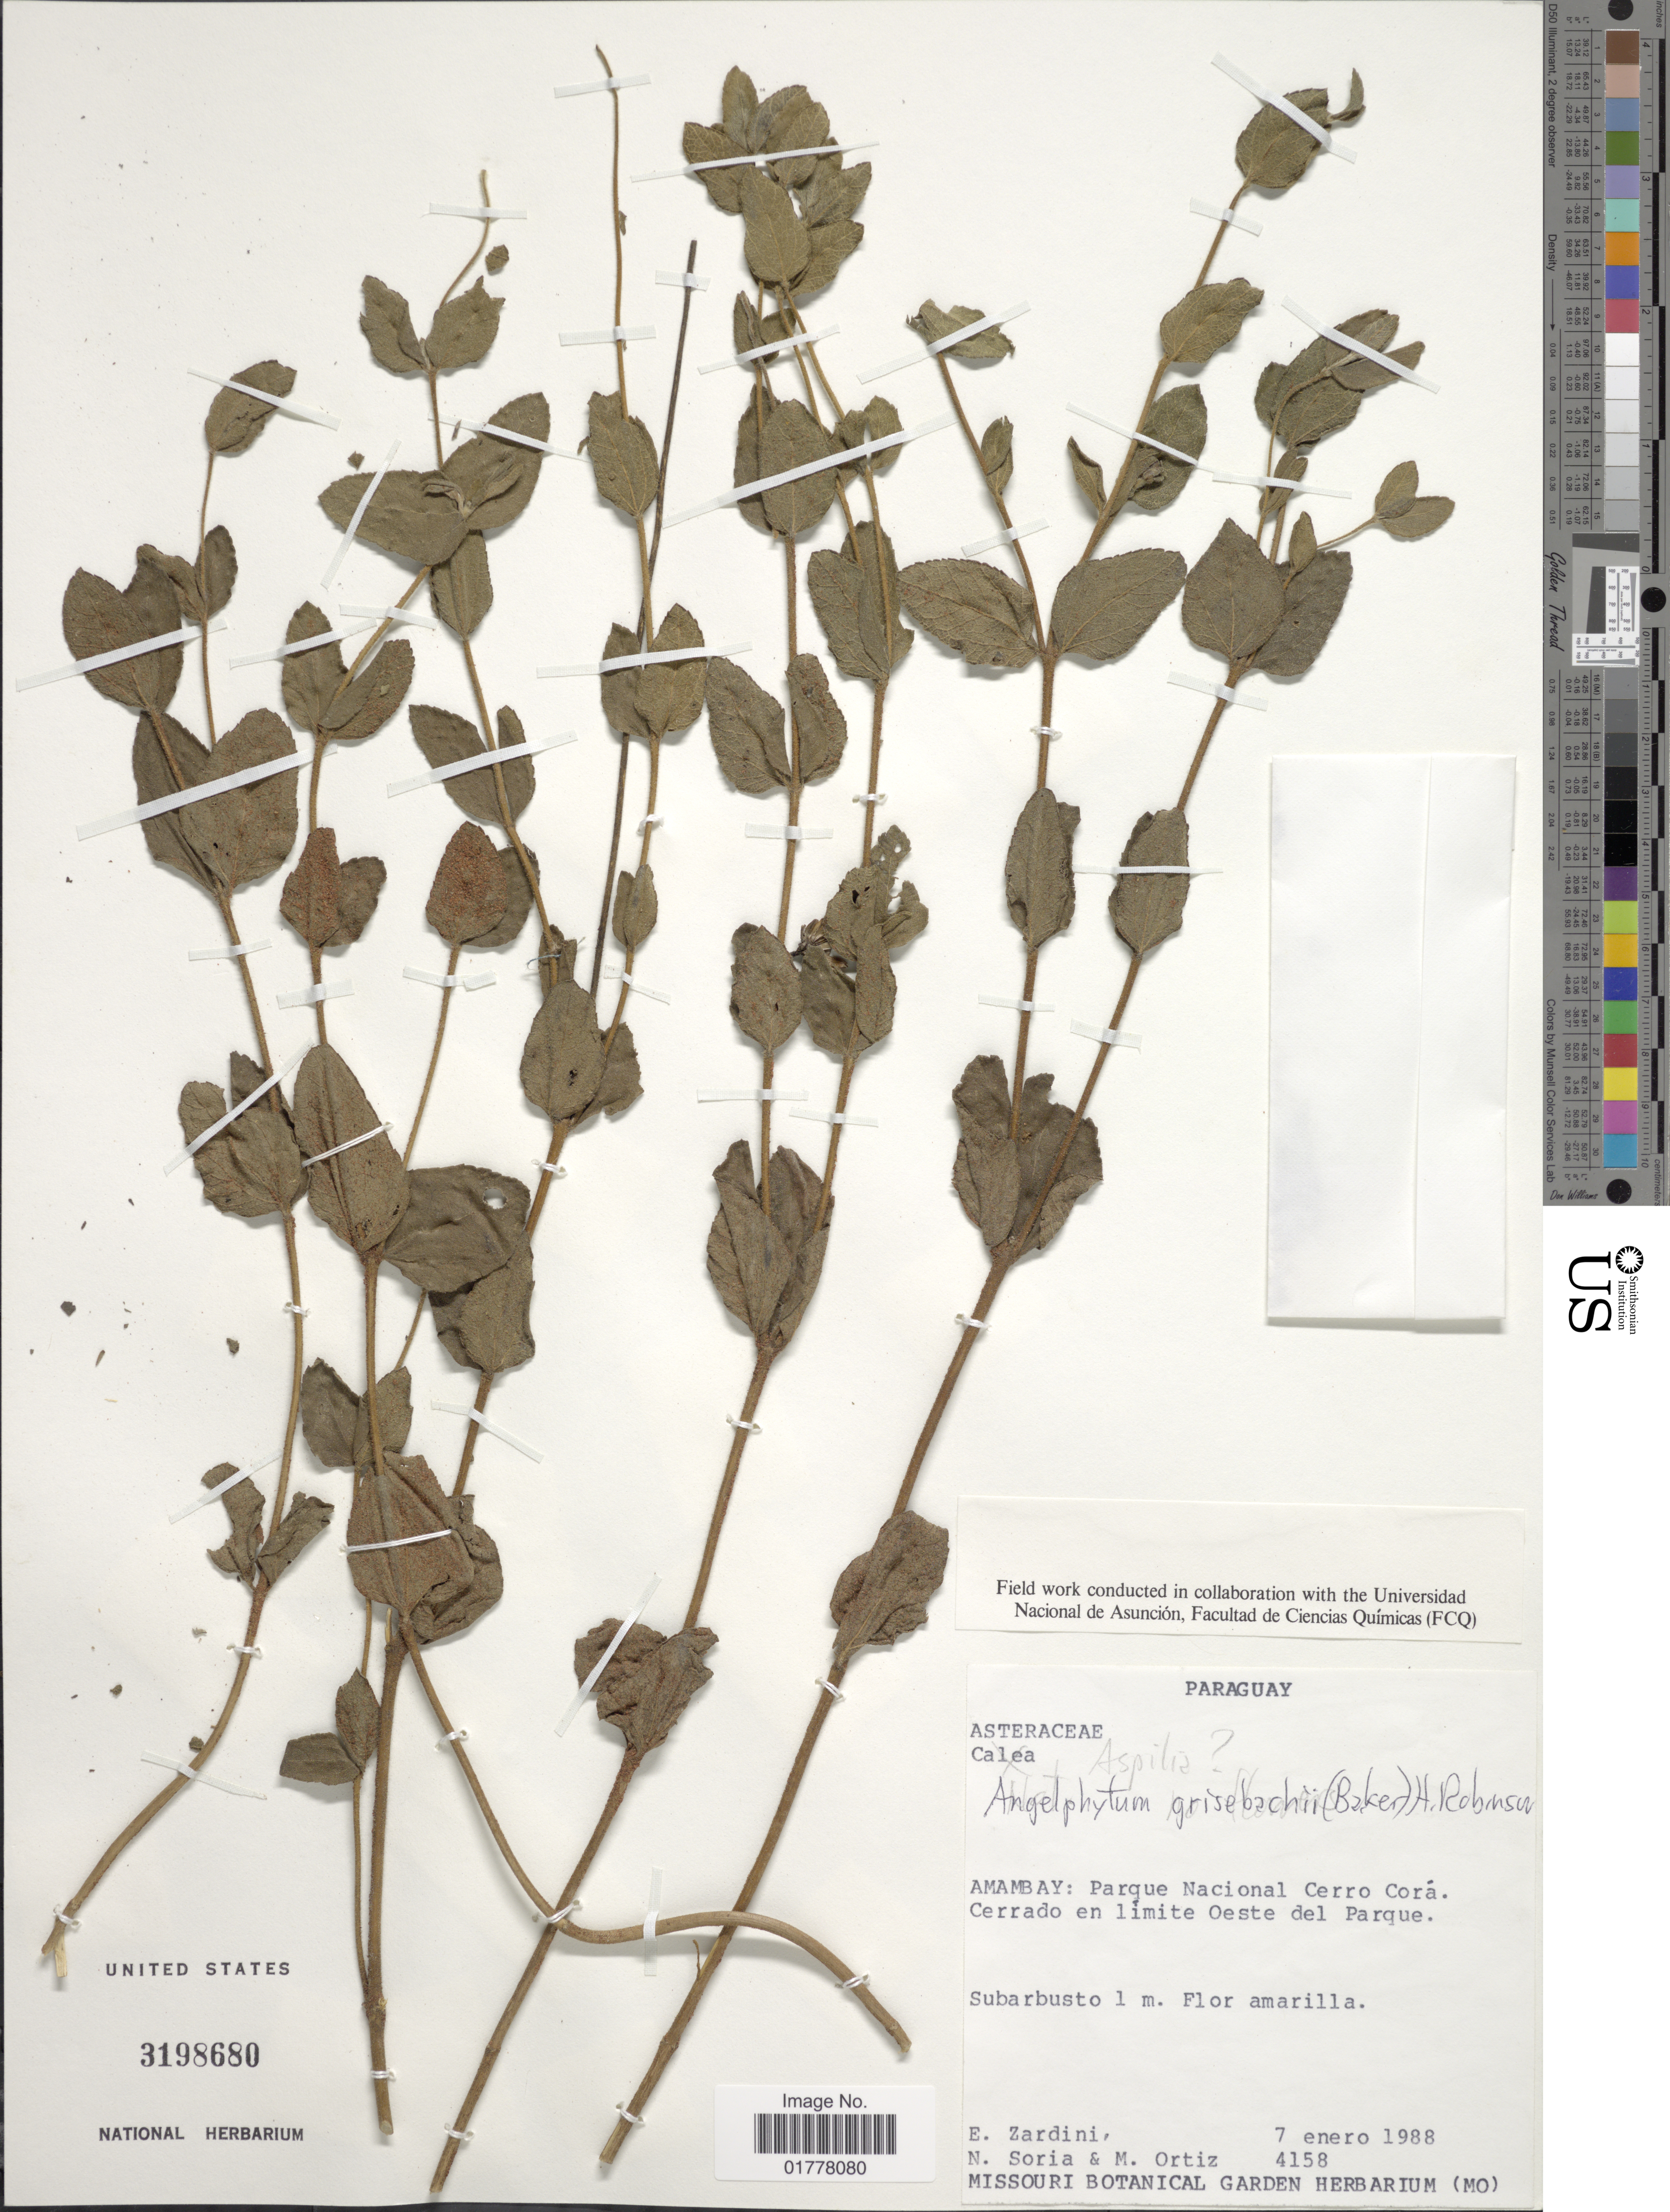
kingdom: Plantae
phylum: Tracheophyta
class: Magnoliopsida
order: Asterales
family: Asteraceae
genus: Angelphytum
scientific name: Angelphytum grisebachii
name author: Baker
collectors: E. M. Zardini, N. Soria & M. Ortíz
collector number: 4158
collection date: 1988-01-07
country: Paraguay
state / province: Amambay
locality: Amambay: Parque Nacional Cerro Corá. Cerrado en límite Oeste del Parque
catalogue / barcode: US 3198680